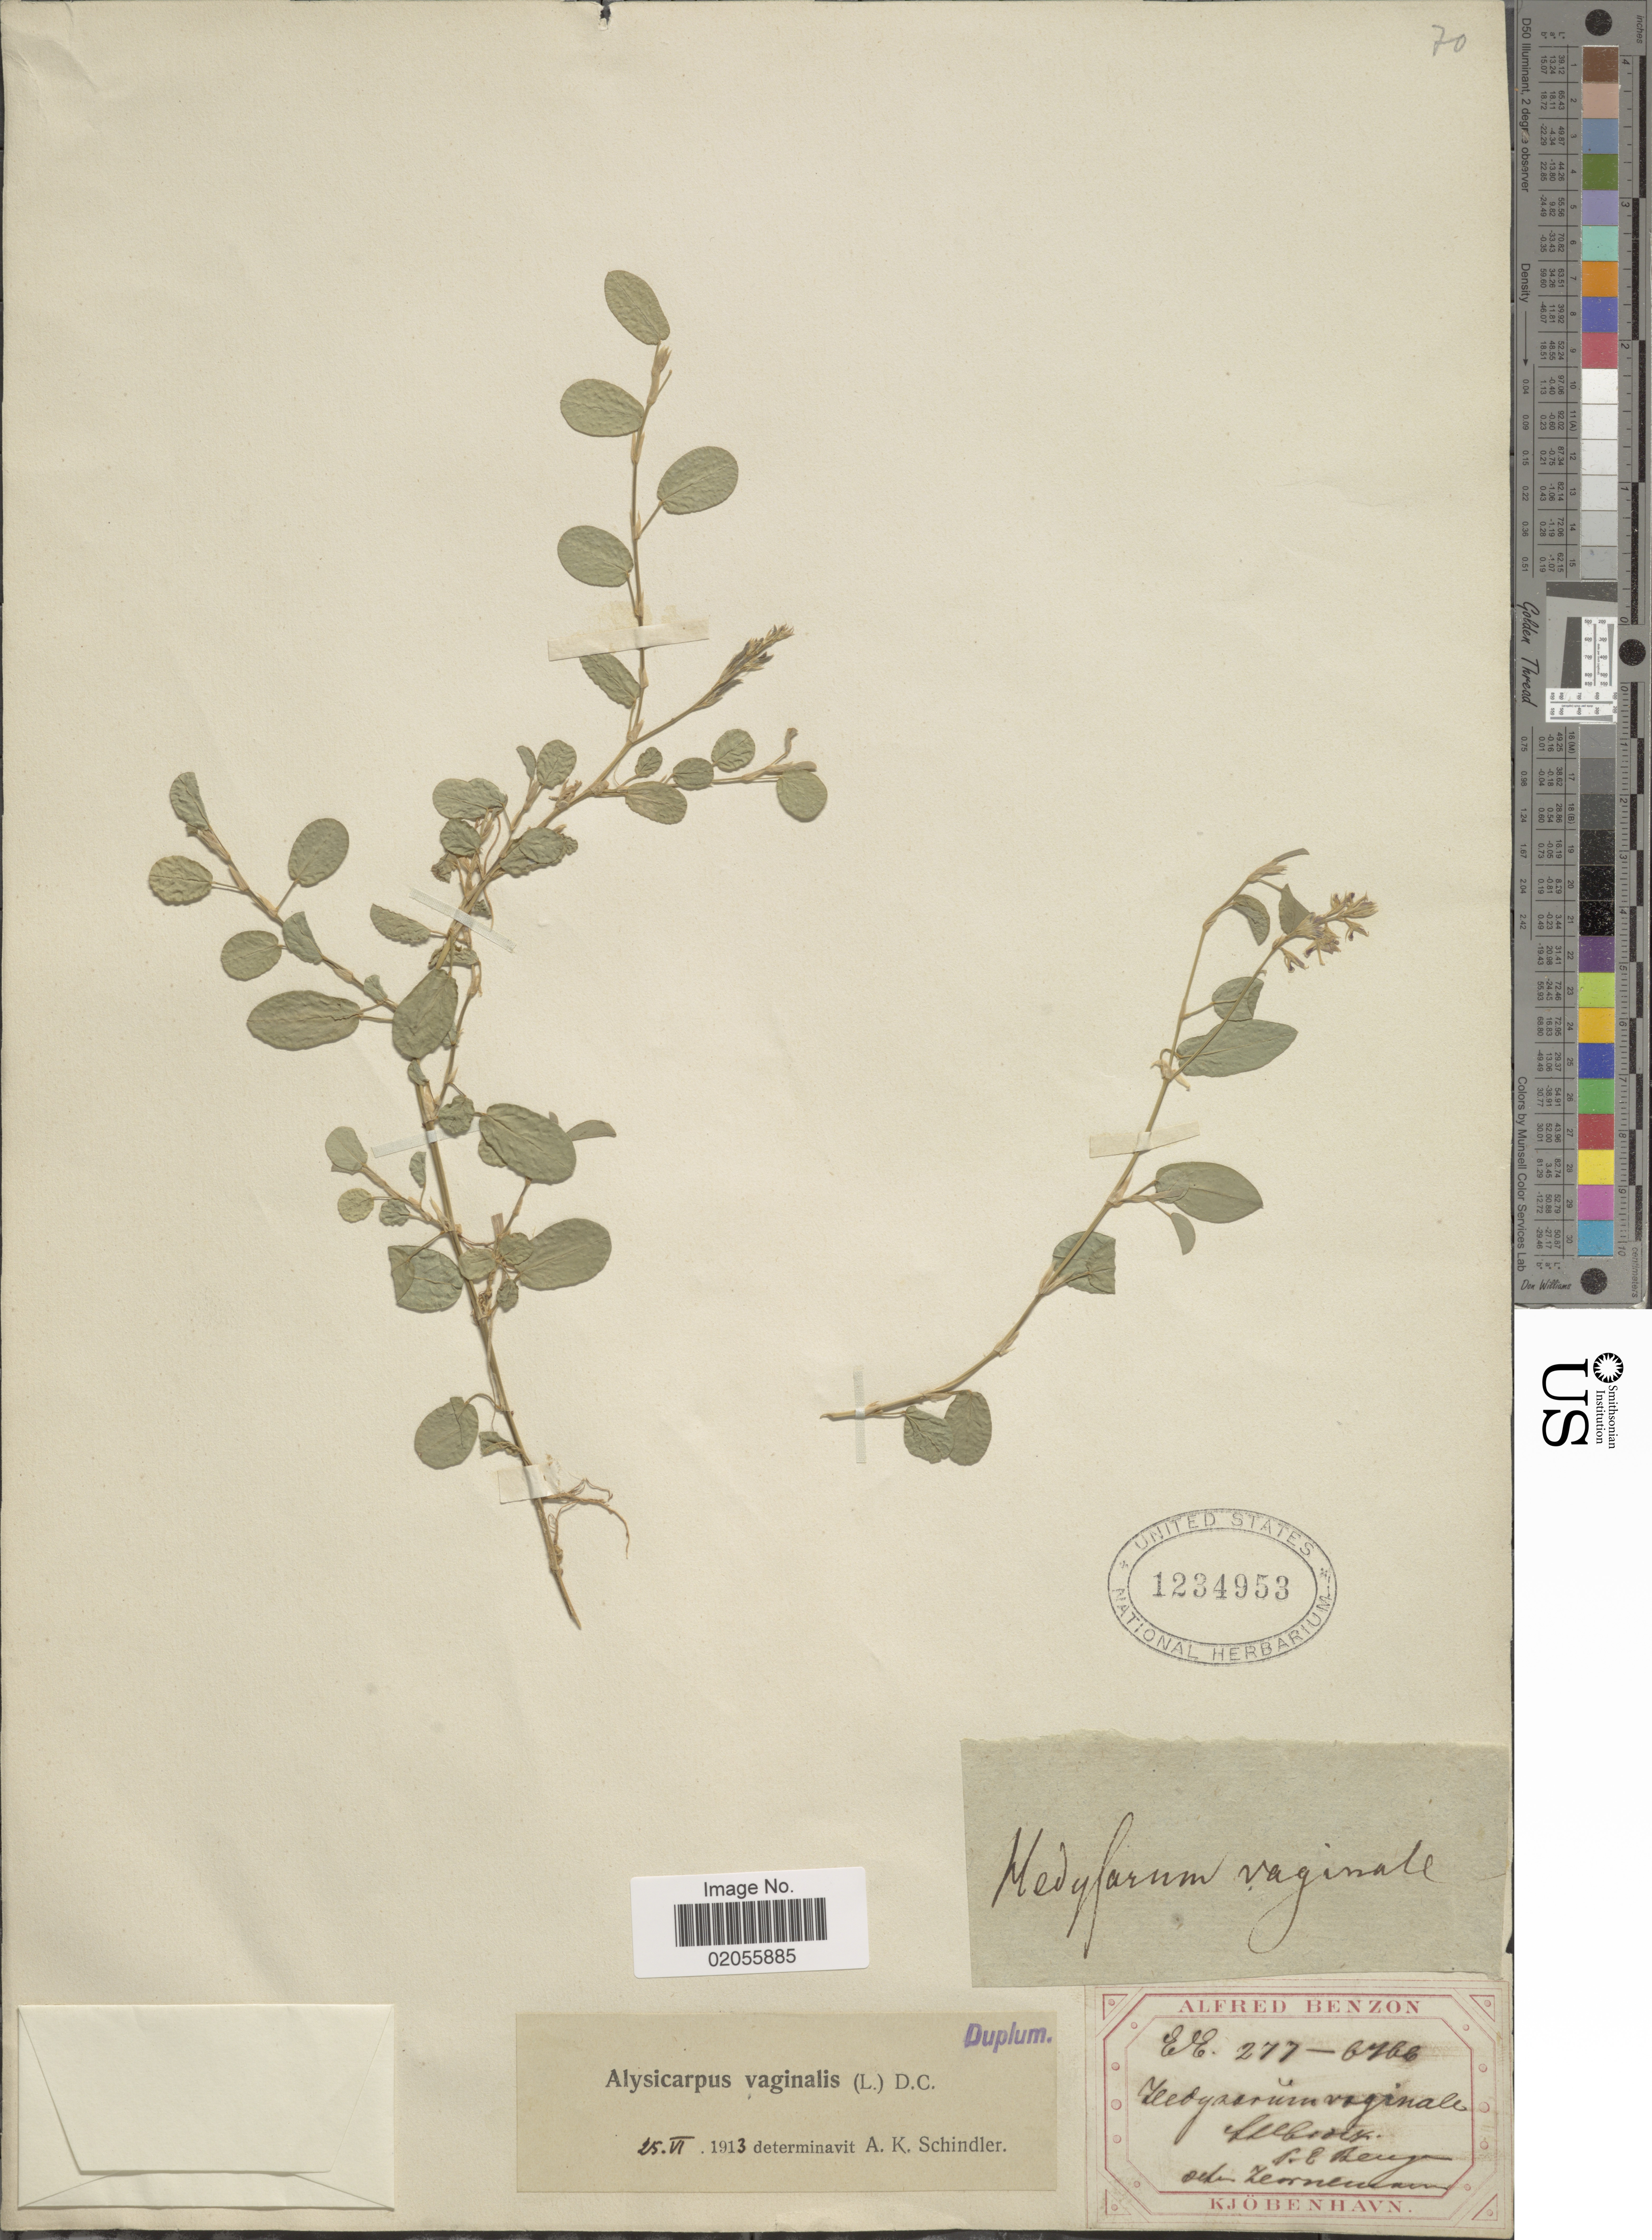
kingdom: Plantae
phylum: Tracheophyta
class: Magnoliopsida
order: Fabales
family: Fabaceae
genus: Alysicarpus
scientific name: Alysicarpus vaginalis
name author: (L.) DC.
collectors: A. Benzon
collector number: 277-6766*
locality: [illegible text]. Kjobenhavn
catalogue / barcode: US 1234953